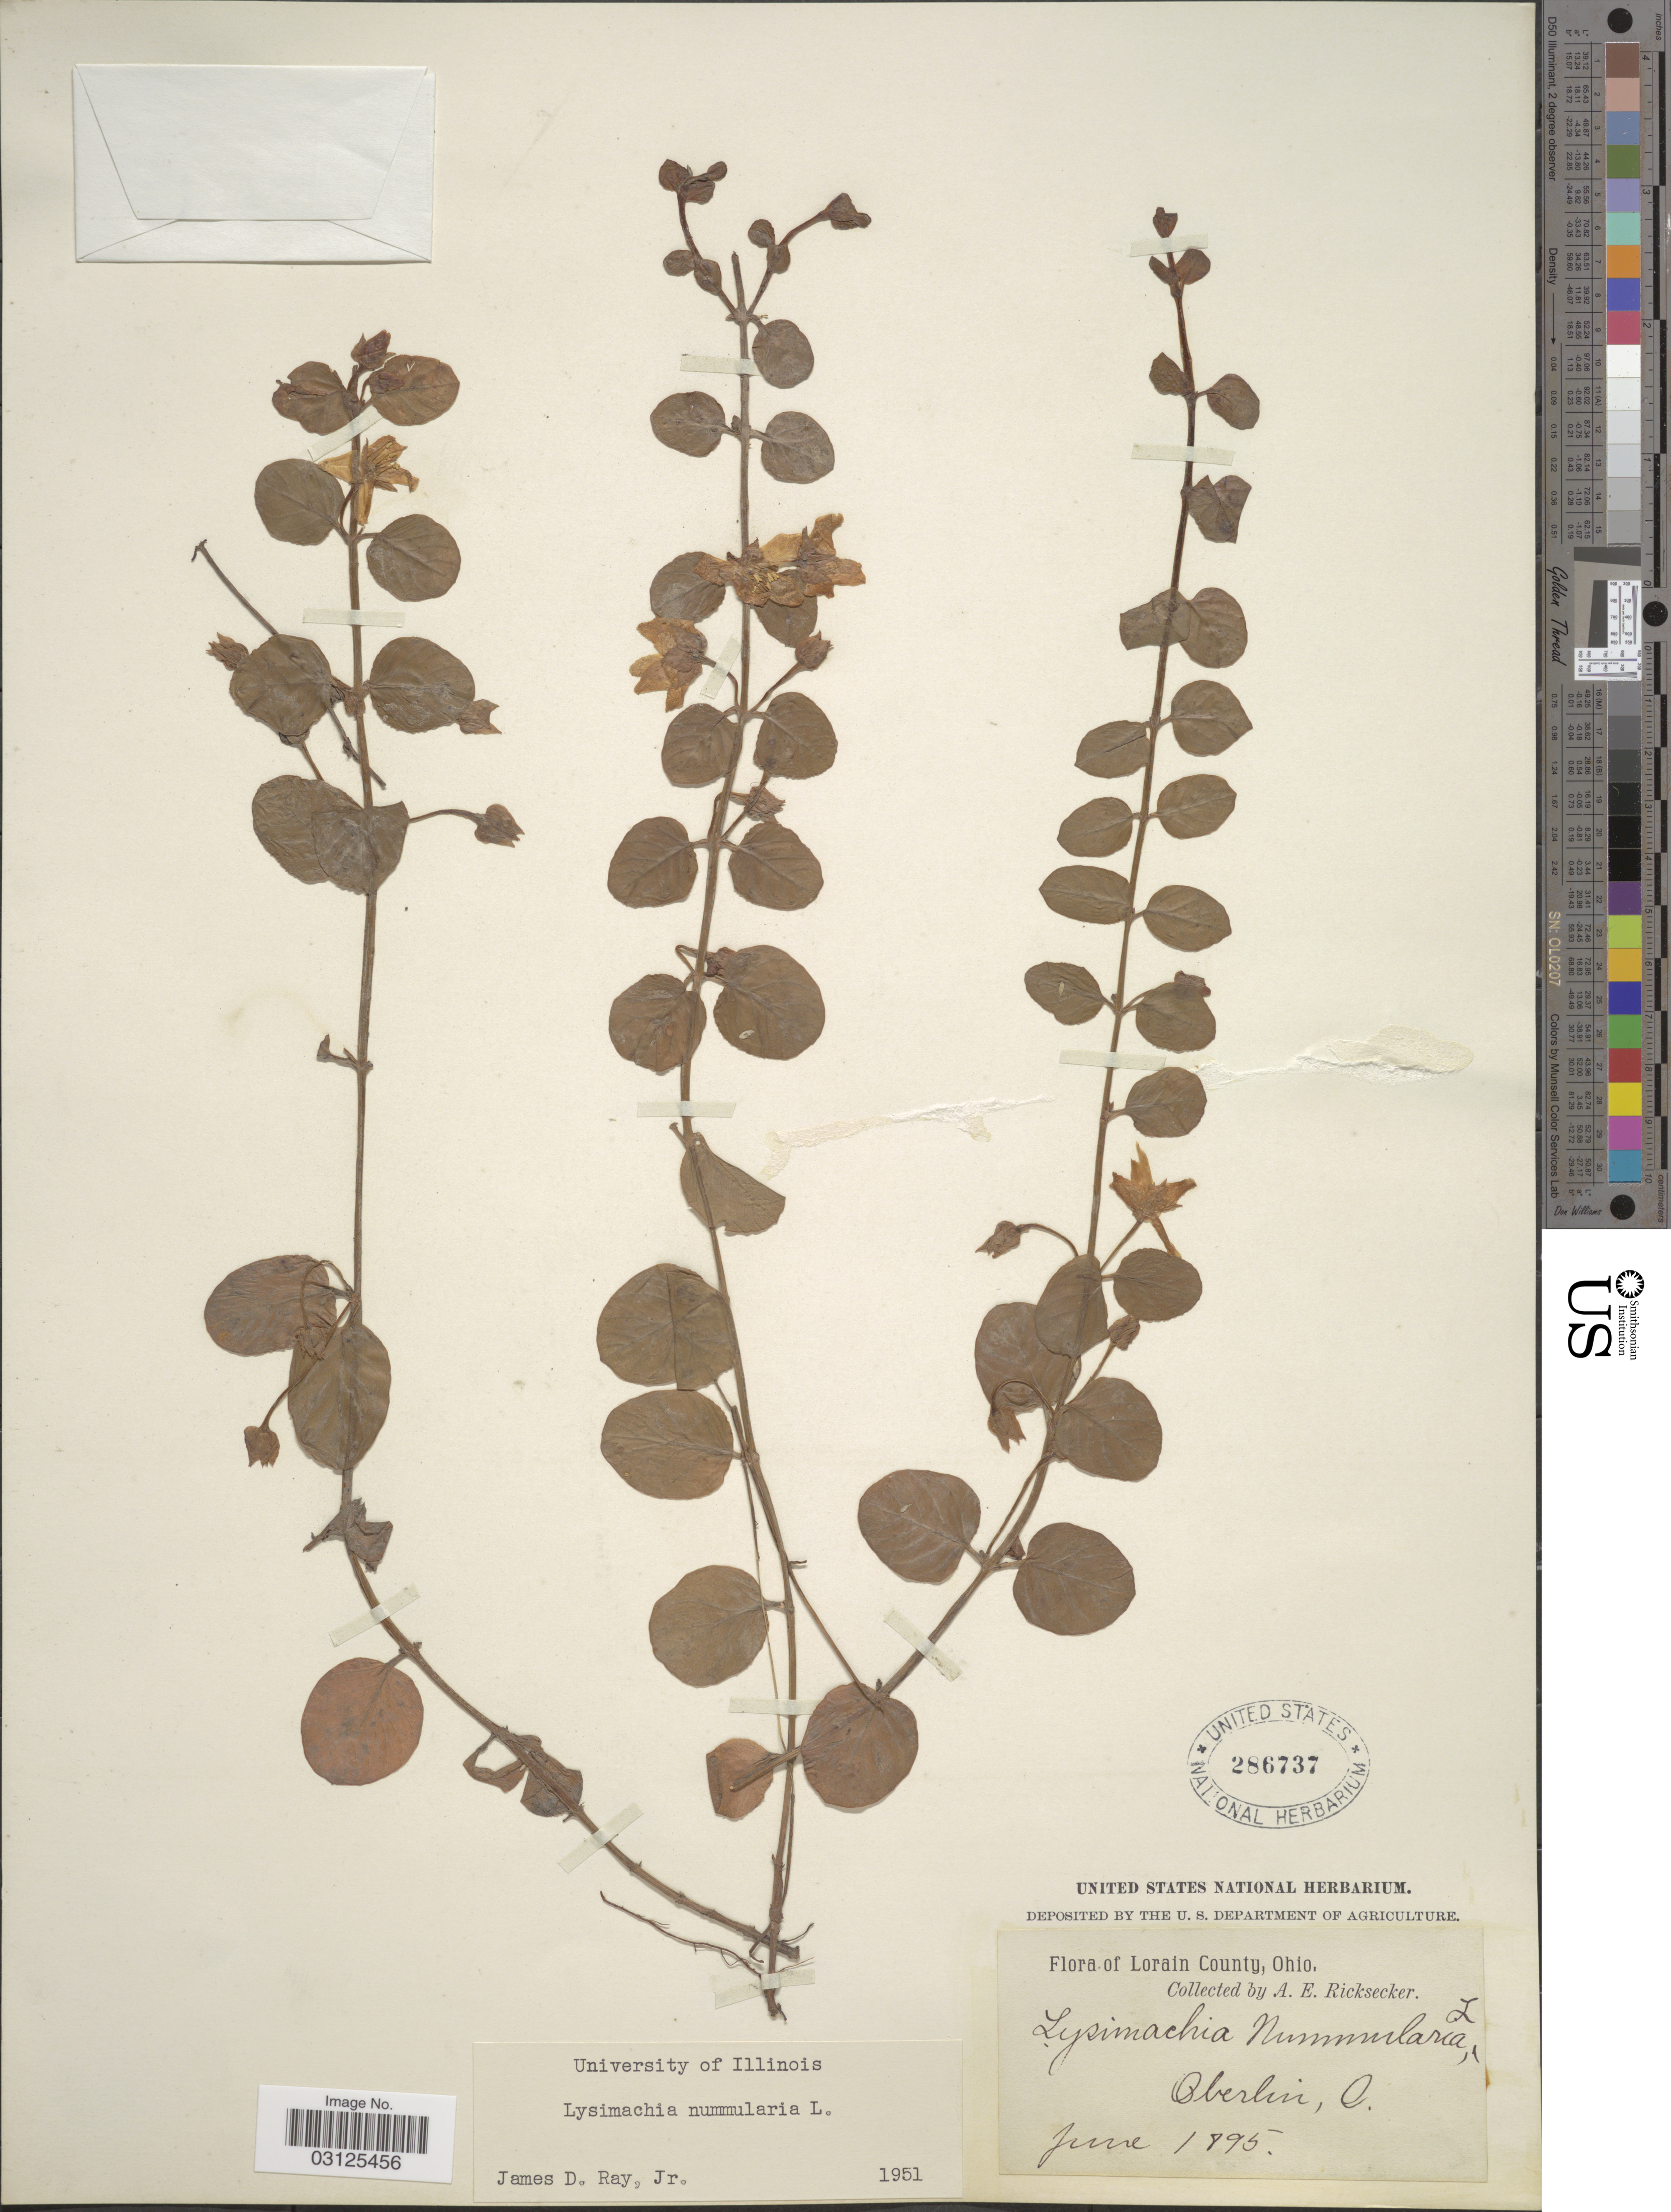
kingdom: Plantae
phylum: Tracheophyta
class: Magnoliopsida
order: Ericales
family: Primulaceae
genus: Lysimachia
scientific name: Lysimachia nummularia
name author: L.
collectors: A. E. Ricksecker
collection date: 1895-06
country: United States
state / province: Ohio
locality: Lorain County, Ohio, Oberlin.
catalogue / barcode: US 286737